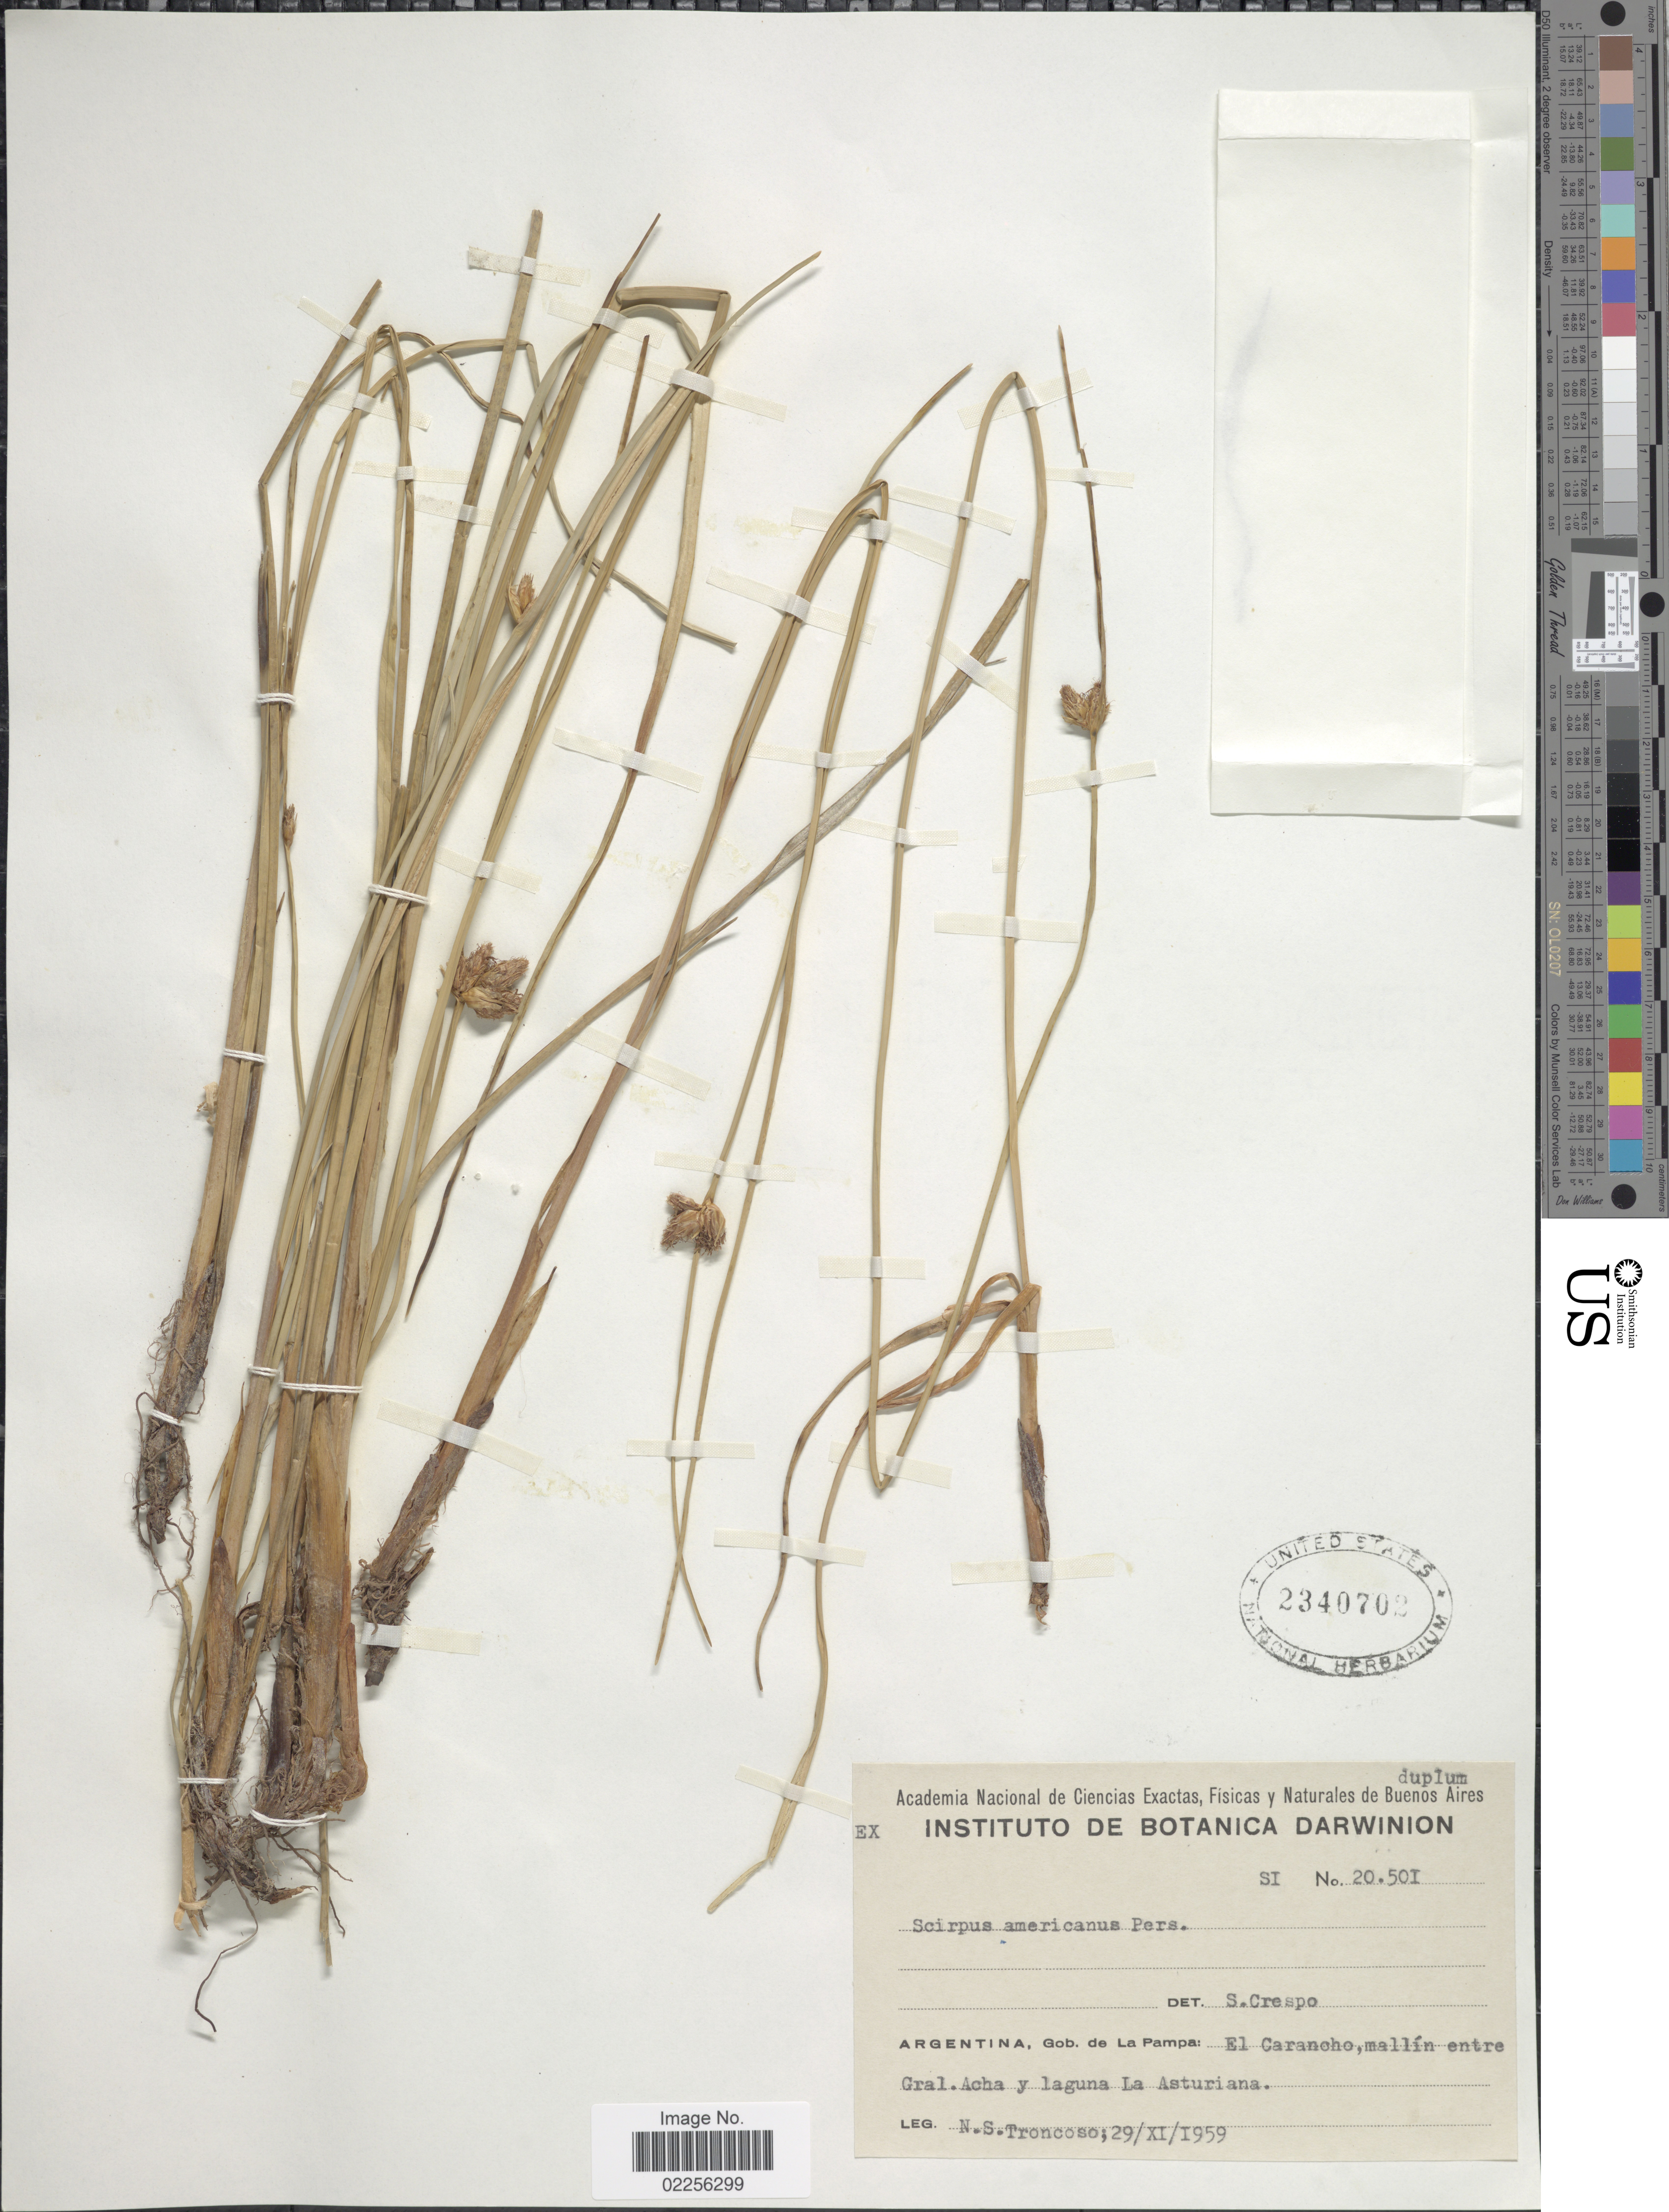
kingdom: Plantae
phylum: Tracheophyta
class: Liliopsida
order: Poales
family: Cyperaceae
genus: Schoenoplectus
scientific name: Schoenoplectus pungens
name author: (Vahl) Palla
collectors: N. Troncoso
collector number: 20501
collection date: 1959-11-29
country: Argentina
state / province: La Pampa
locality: Gob. de La Pampa: El Carancho, mallín entre Gral. Acha y laguna La Asturiana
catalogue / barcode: US 2340702